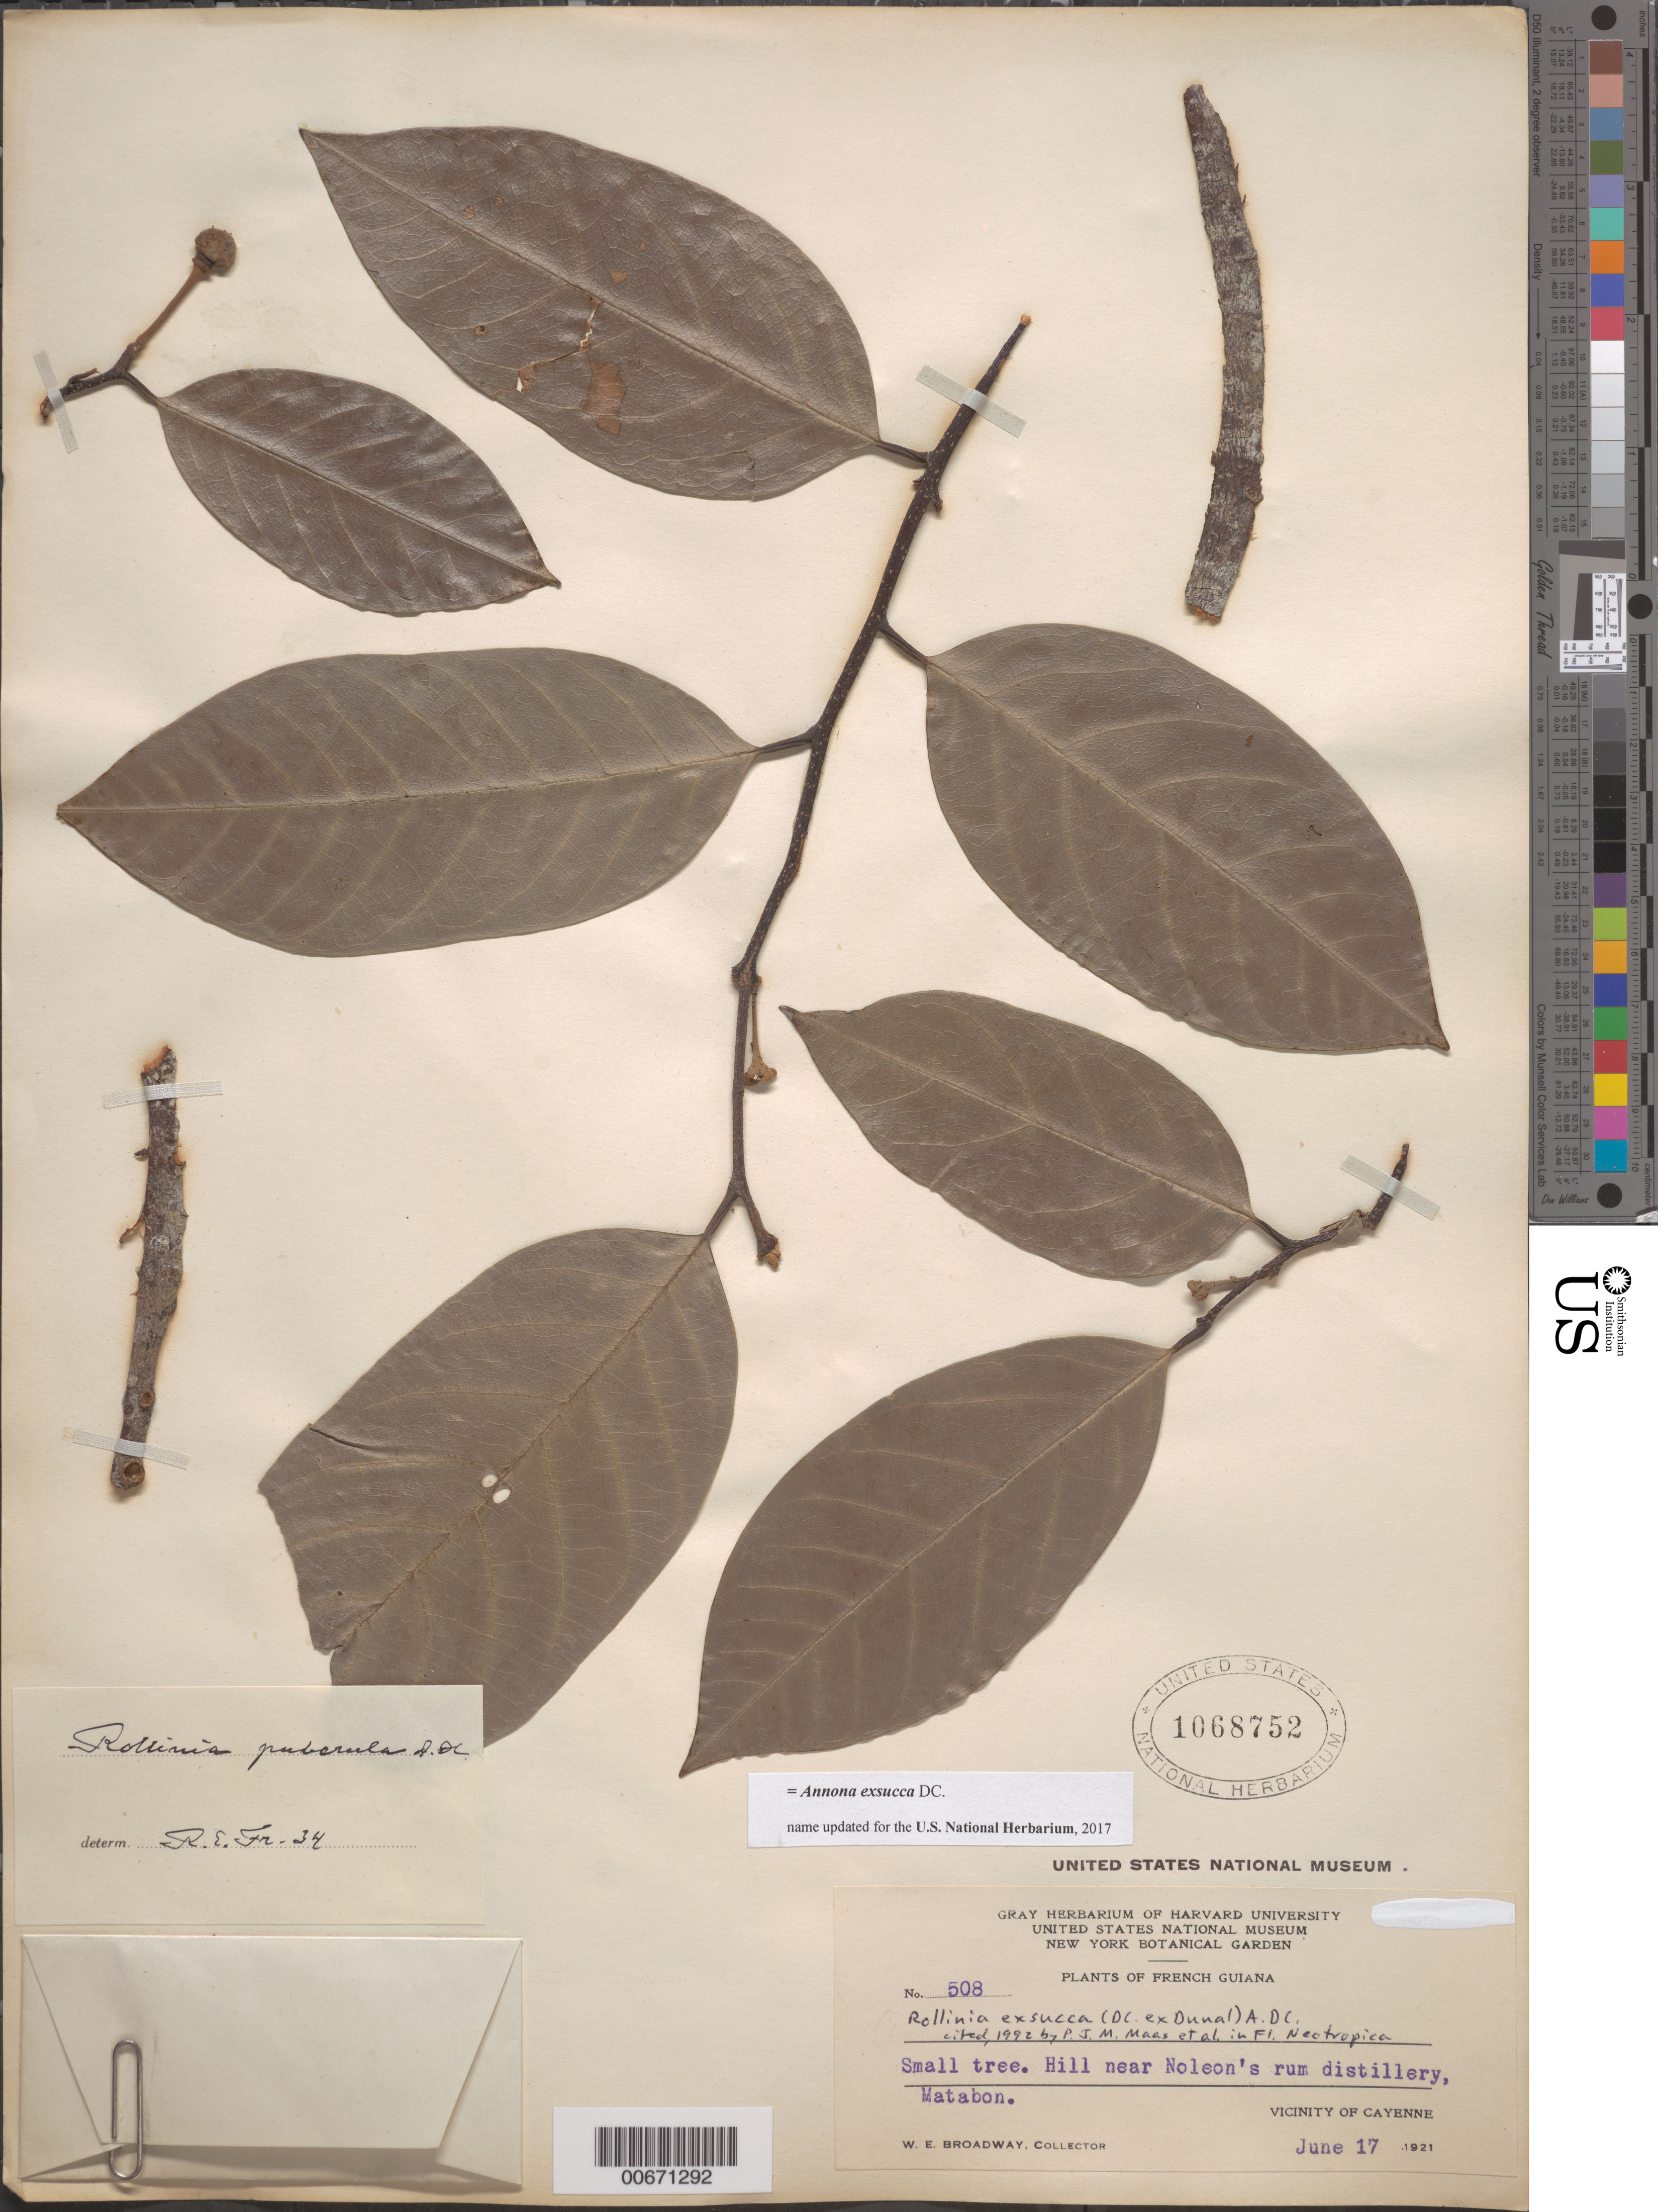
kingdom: Plantae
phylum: Tracheophyta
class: Magnoliopsida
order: Magnoliales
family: Annonaceae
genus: Annona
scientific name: Annona exsucca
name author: DC. ex Dunal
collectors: W. E. Broadway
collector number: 508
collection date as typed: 17-Jun-21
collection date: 1921-06-17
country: French Guiana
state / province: Cayenne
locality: Cayenne, vic., Matabon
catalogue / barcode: US 1068752